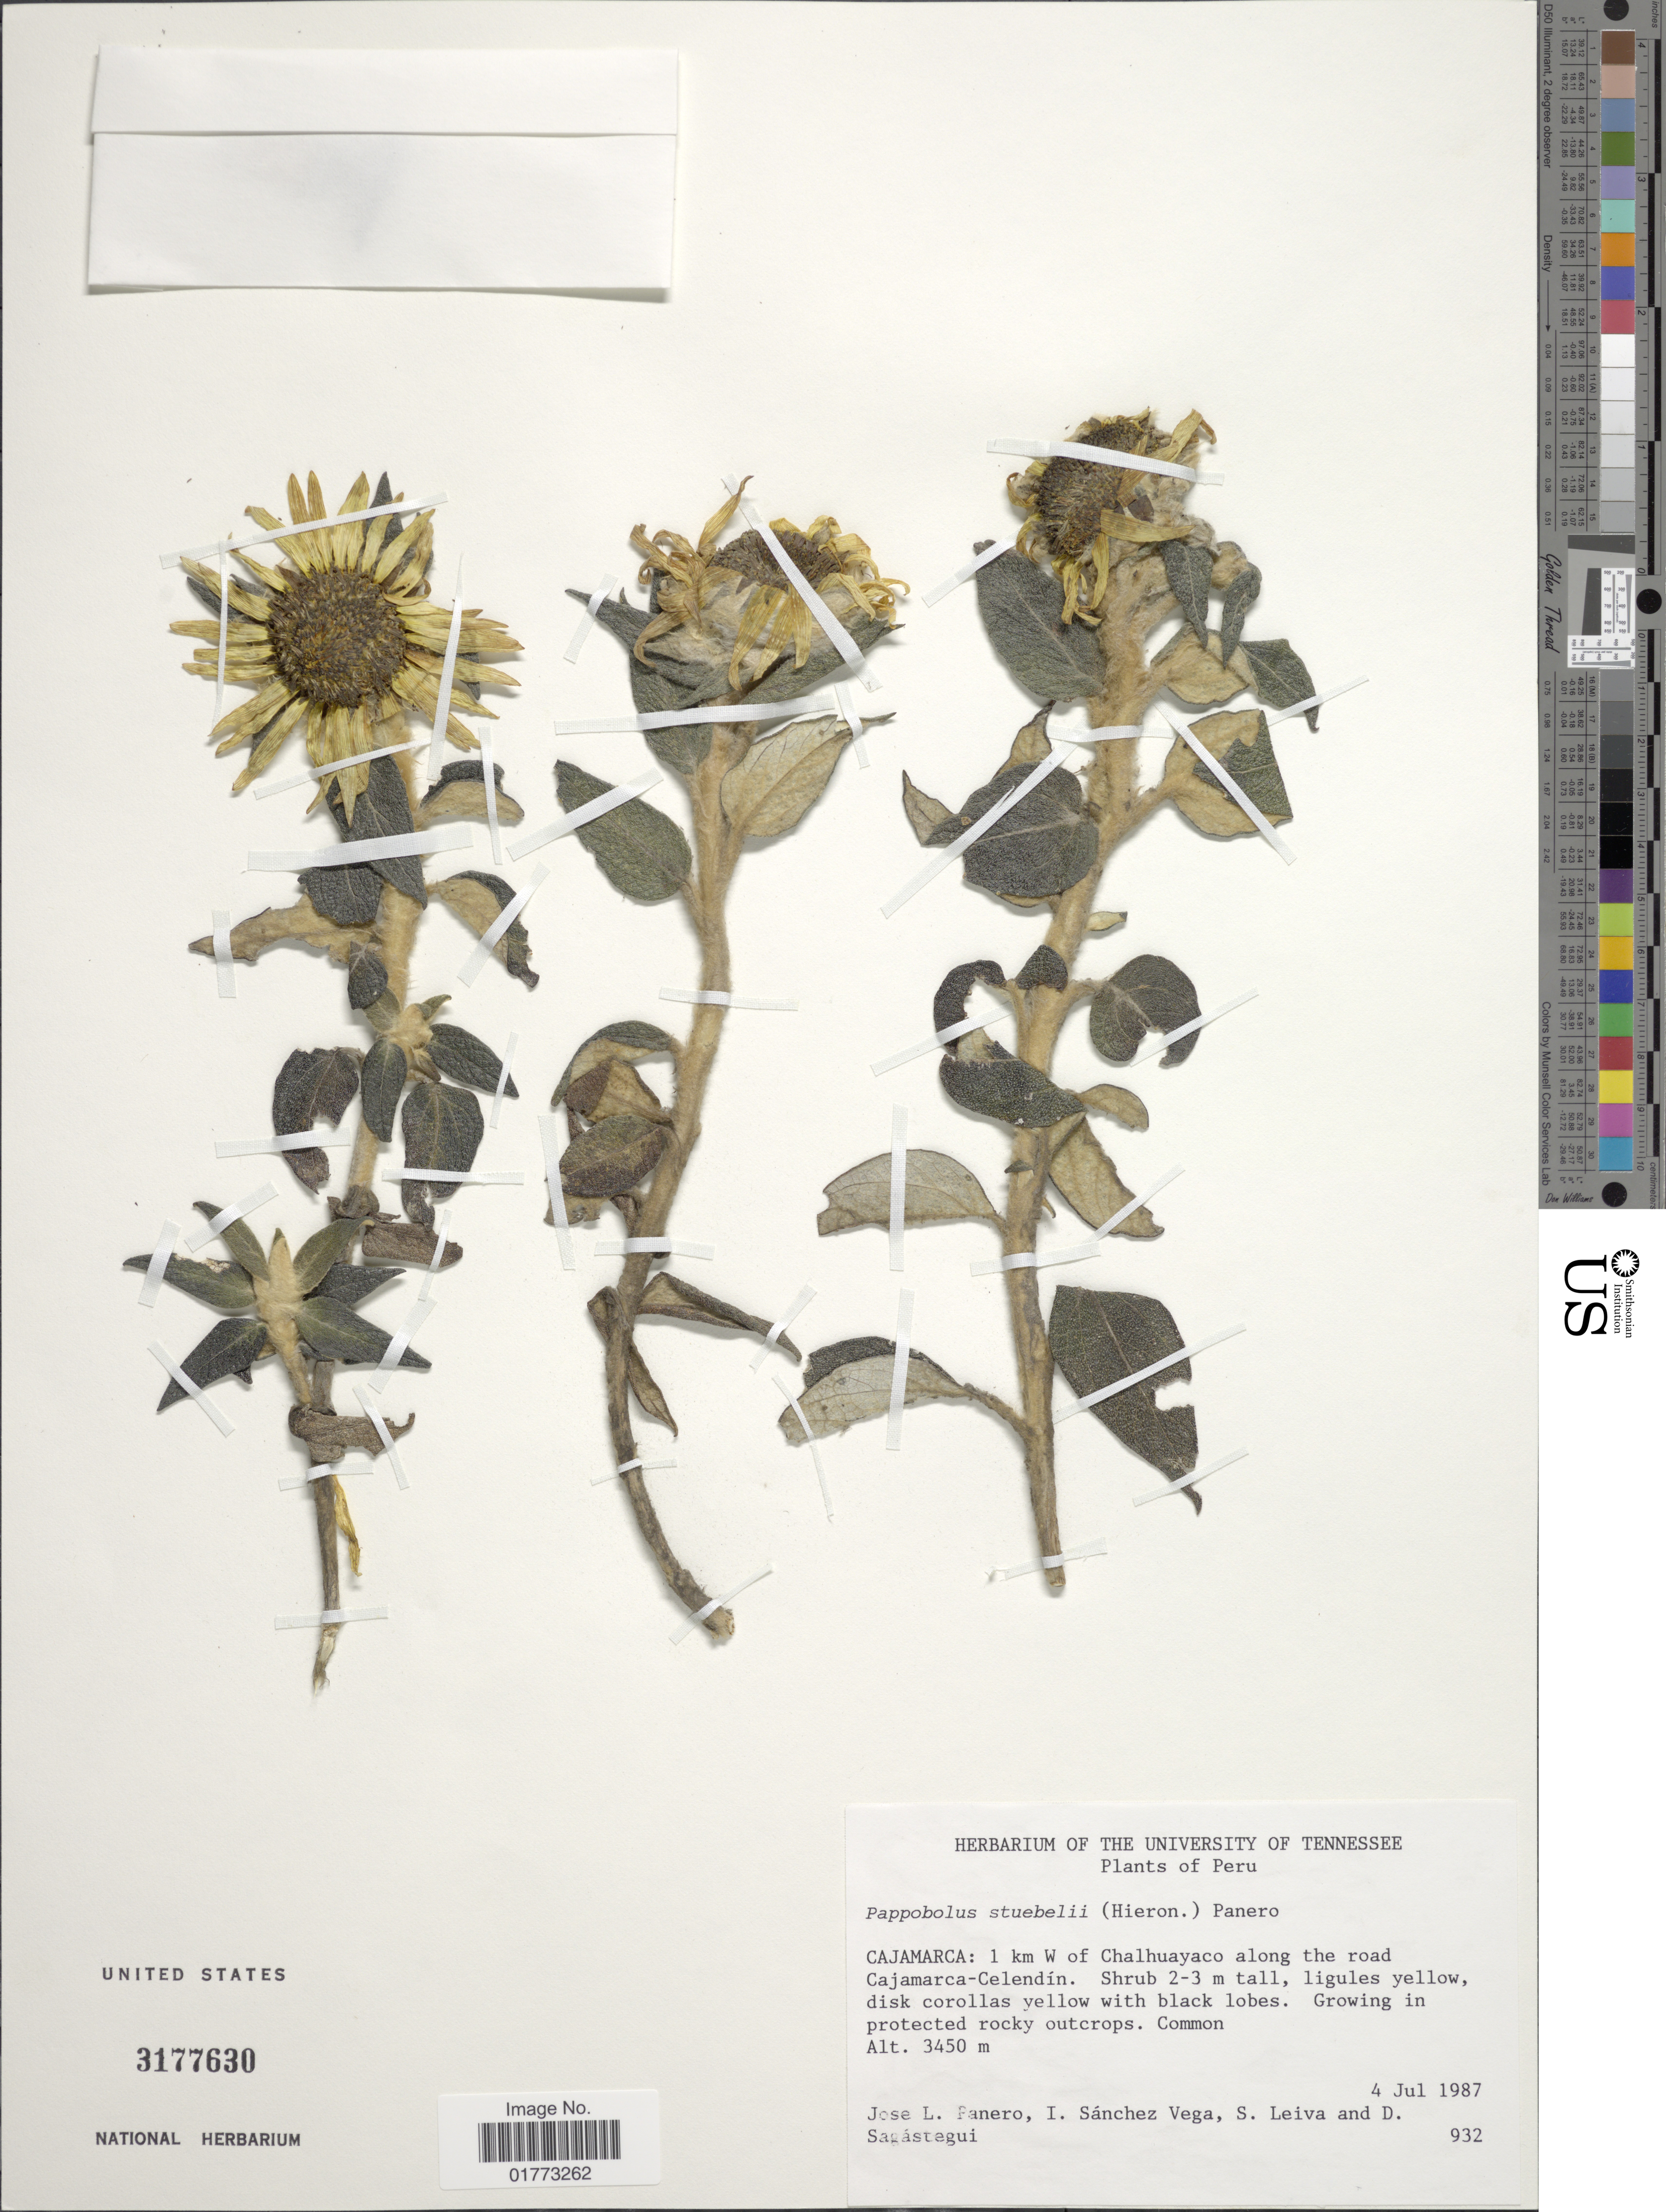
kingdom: Plantae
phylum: Tracheophyta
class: Magnoliopsida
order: Asterales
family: Asteraceae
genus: Pappobolus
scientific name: Pappobolus stuebelii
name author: (Hieron.) Panero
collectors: J. L. Panero, I. Sánchez Vega, S. Leiva & D. Sagástegui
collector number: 932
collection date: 1987-07-04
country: Peru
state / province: Cajamarca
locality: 1 km W of Chalhuayaco along the road Cajamarca-Celendín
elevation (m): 3450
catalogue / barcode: US 3177630